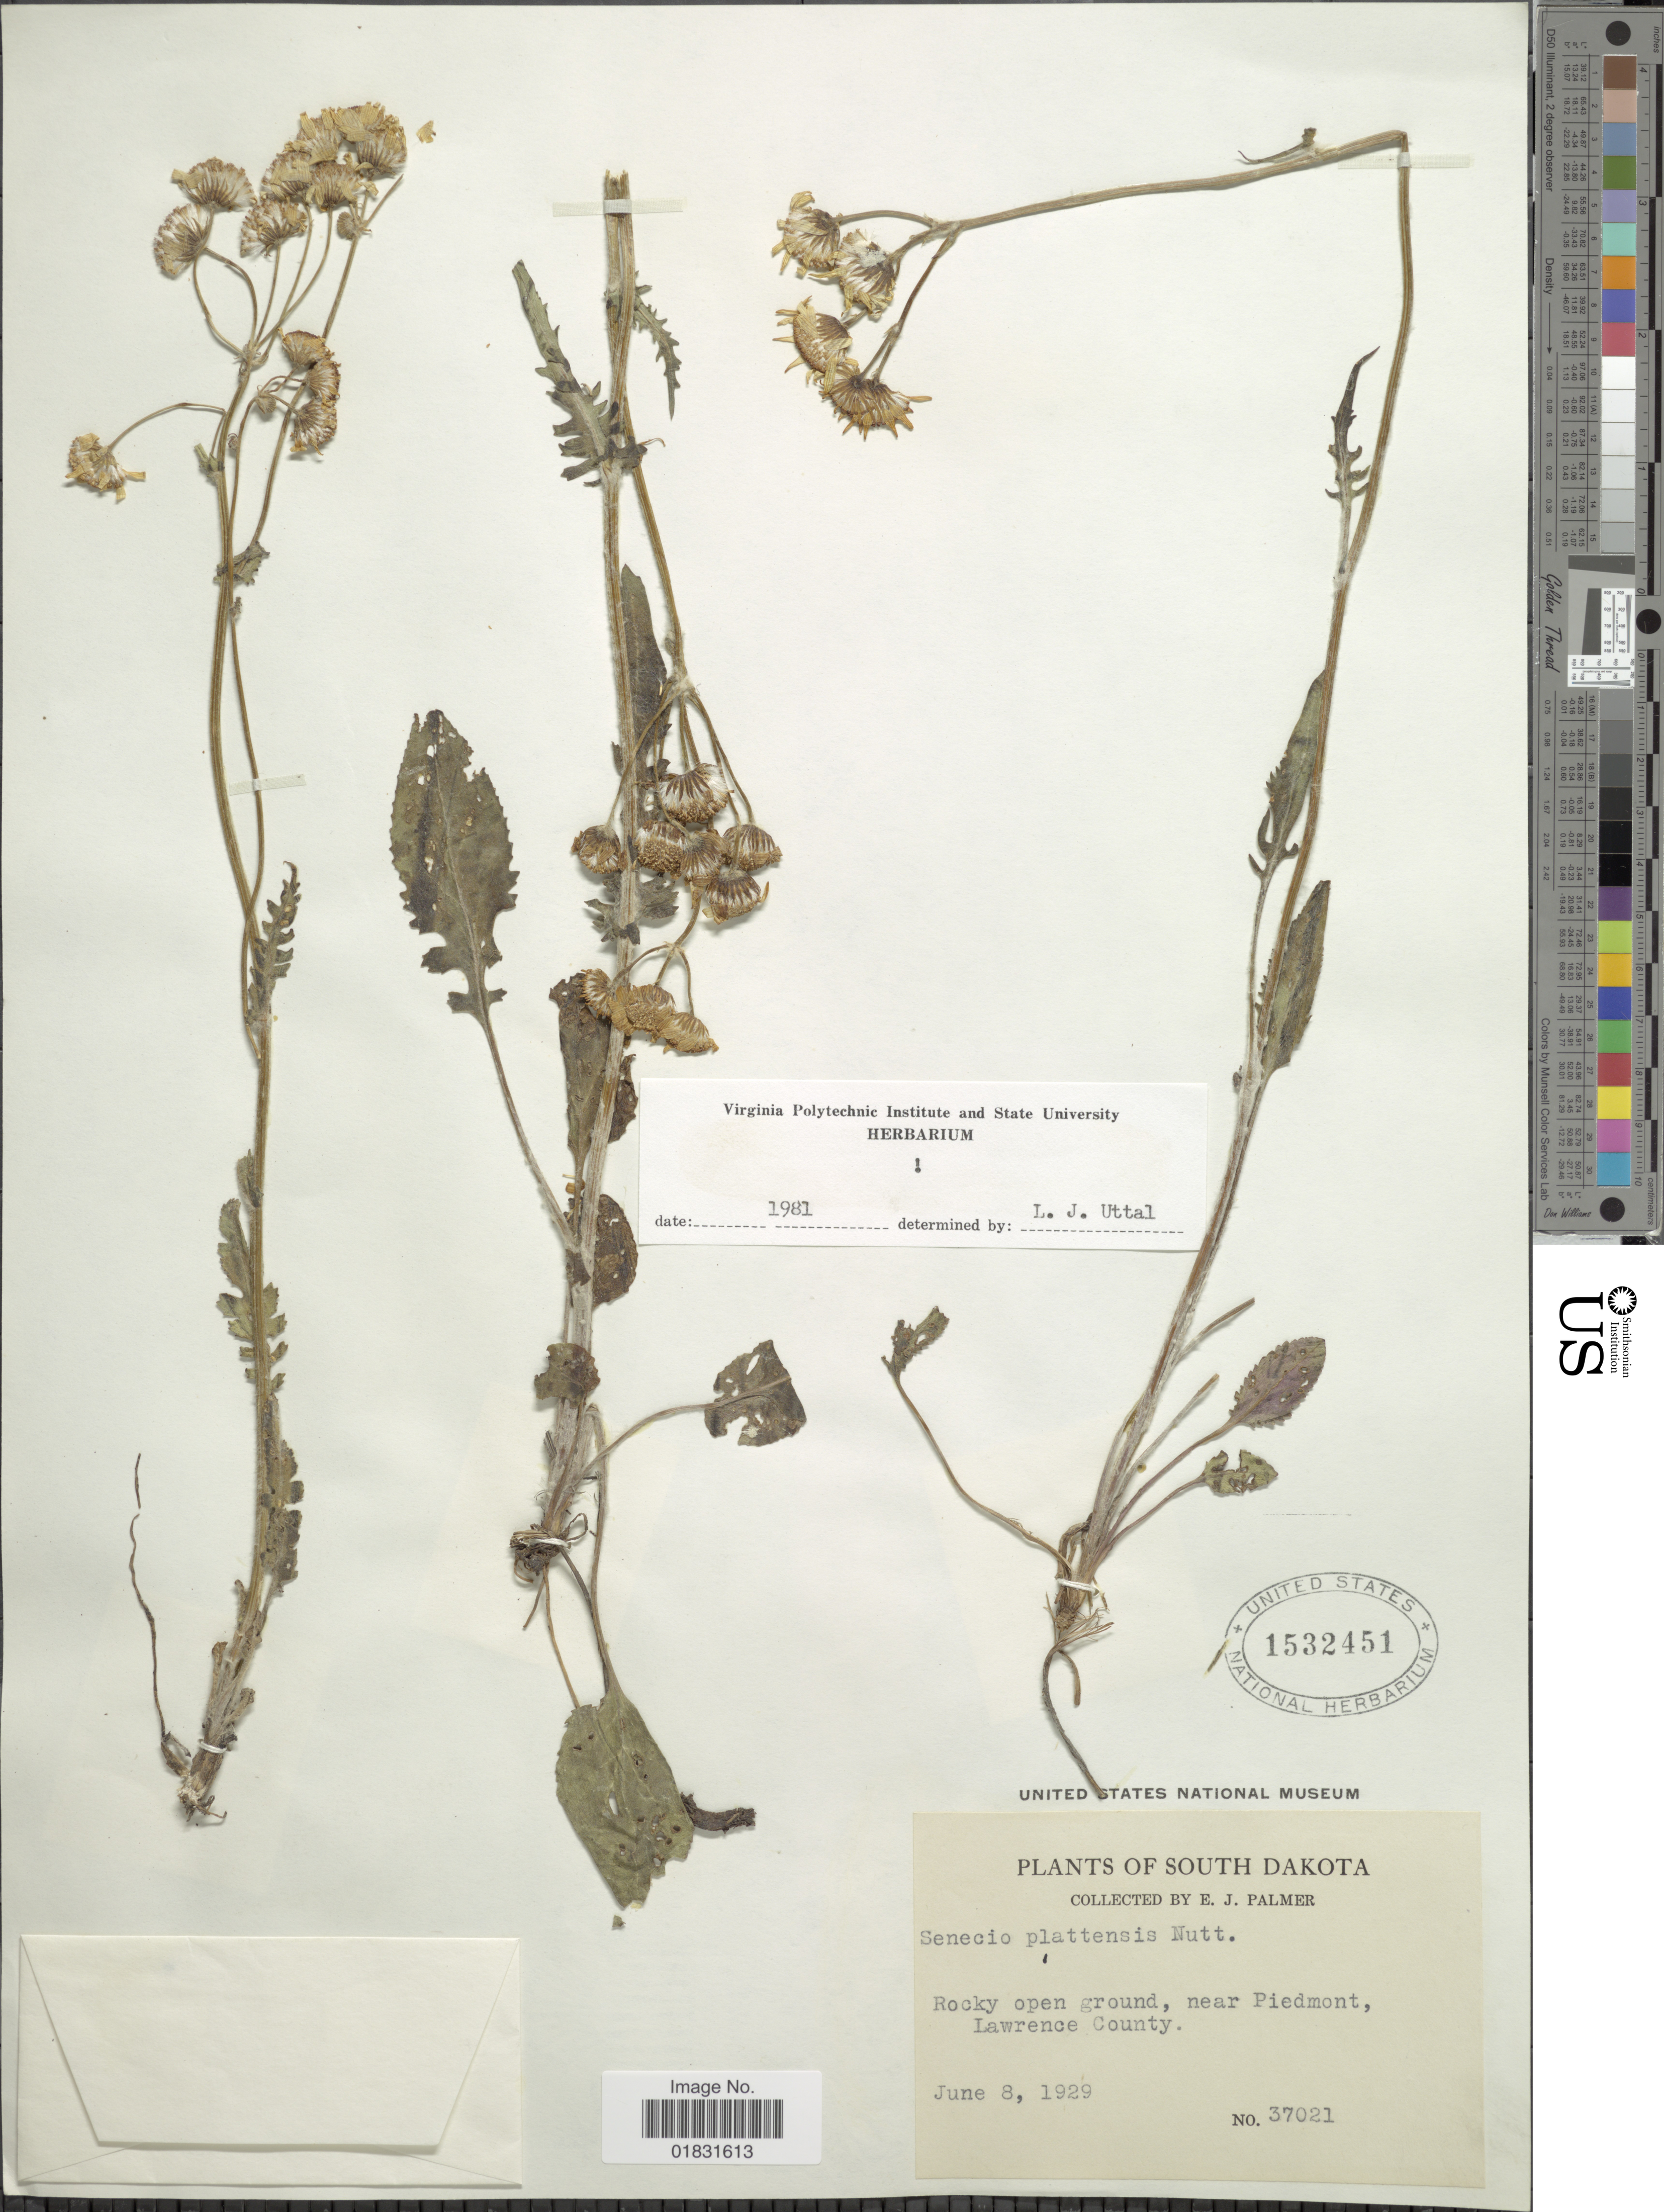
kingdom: Plantae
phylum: Tracheophyta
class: Magnoliopsida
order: Asterales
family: Asteraceae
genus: Packera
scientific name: Packera plattensis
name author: W.A. Weber & Á. Löve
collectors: E. J. Palmer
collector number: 37021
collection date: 1929-06-08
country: United States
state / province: South Dakota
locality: Rocky open ground, near Piedmont, Lawrence County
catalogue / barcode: US 1532451